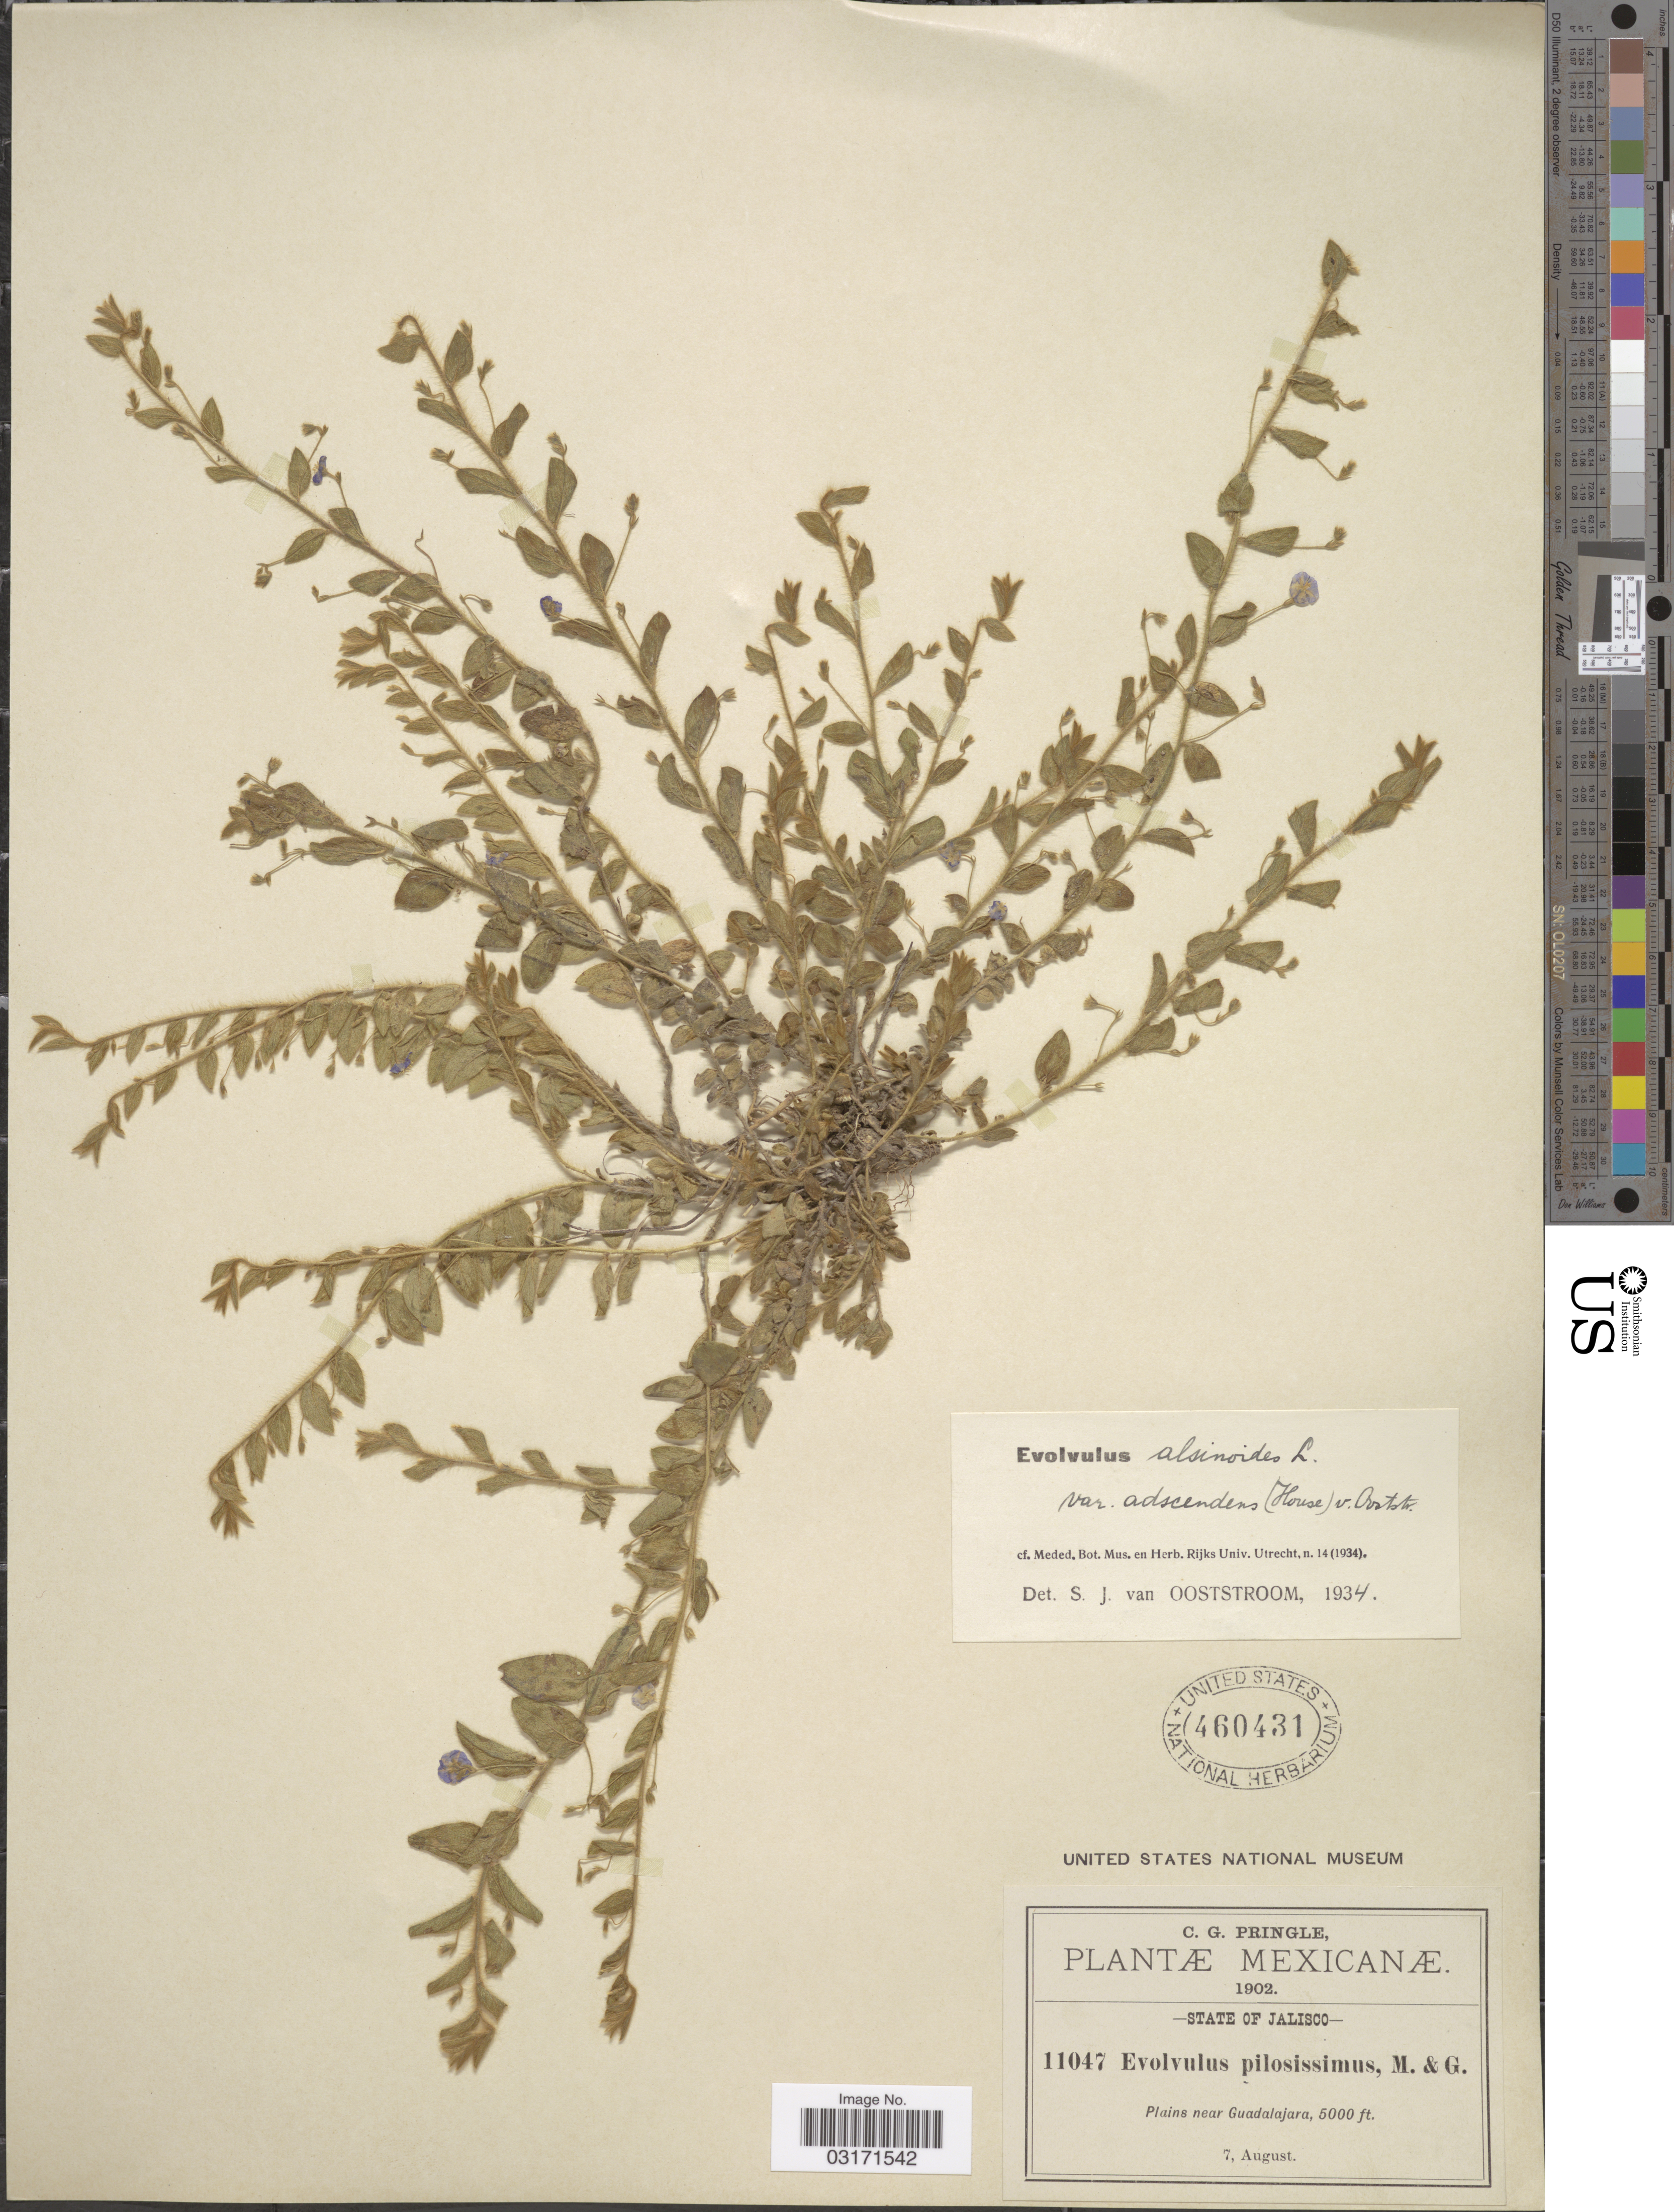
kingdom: Plantae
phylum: Tracheophyta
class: Magnoliopsida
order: Solanales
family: Convolvulaceae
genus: Evolvulus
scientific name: Evolvulus alsinoides var. adscendens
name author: (House) Ooststr.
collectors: C. G. Pringle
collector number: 11047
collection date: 1902-08-07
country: Mexico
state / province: Jalisco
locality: Plains near Guadalajara.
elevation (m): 1524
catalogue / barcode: US 460431